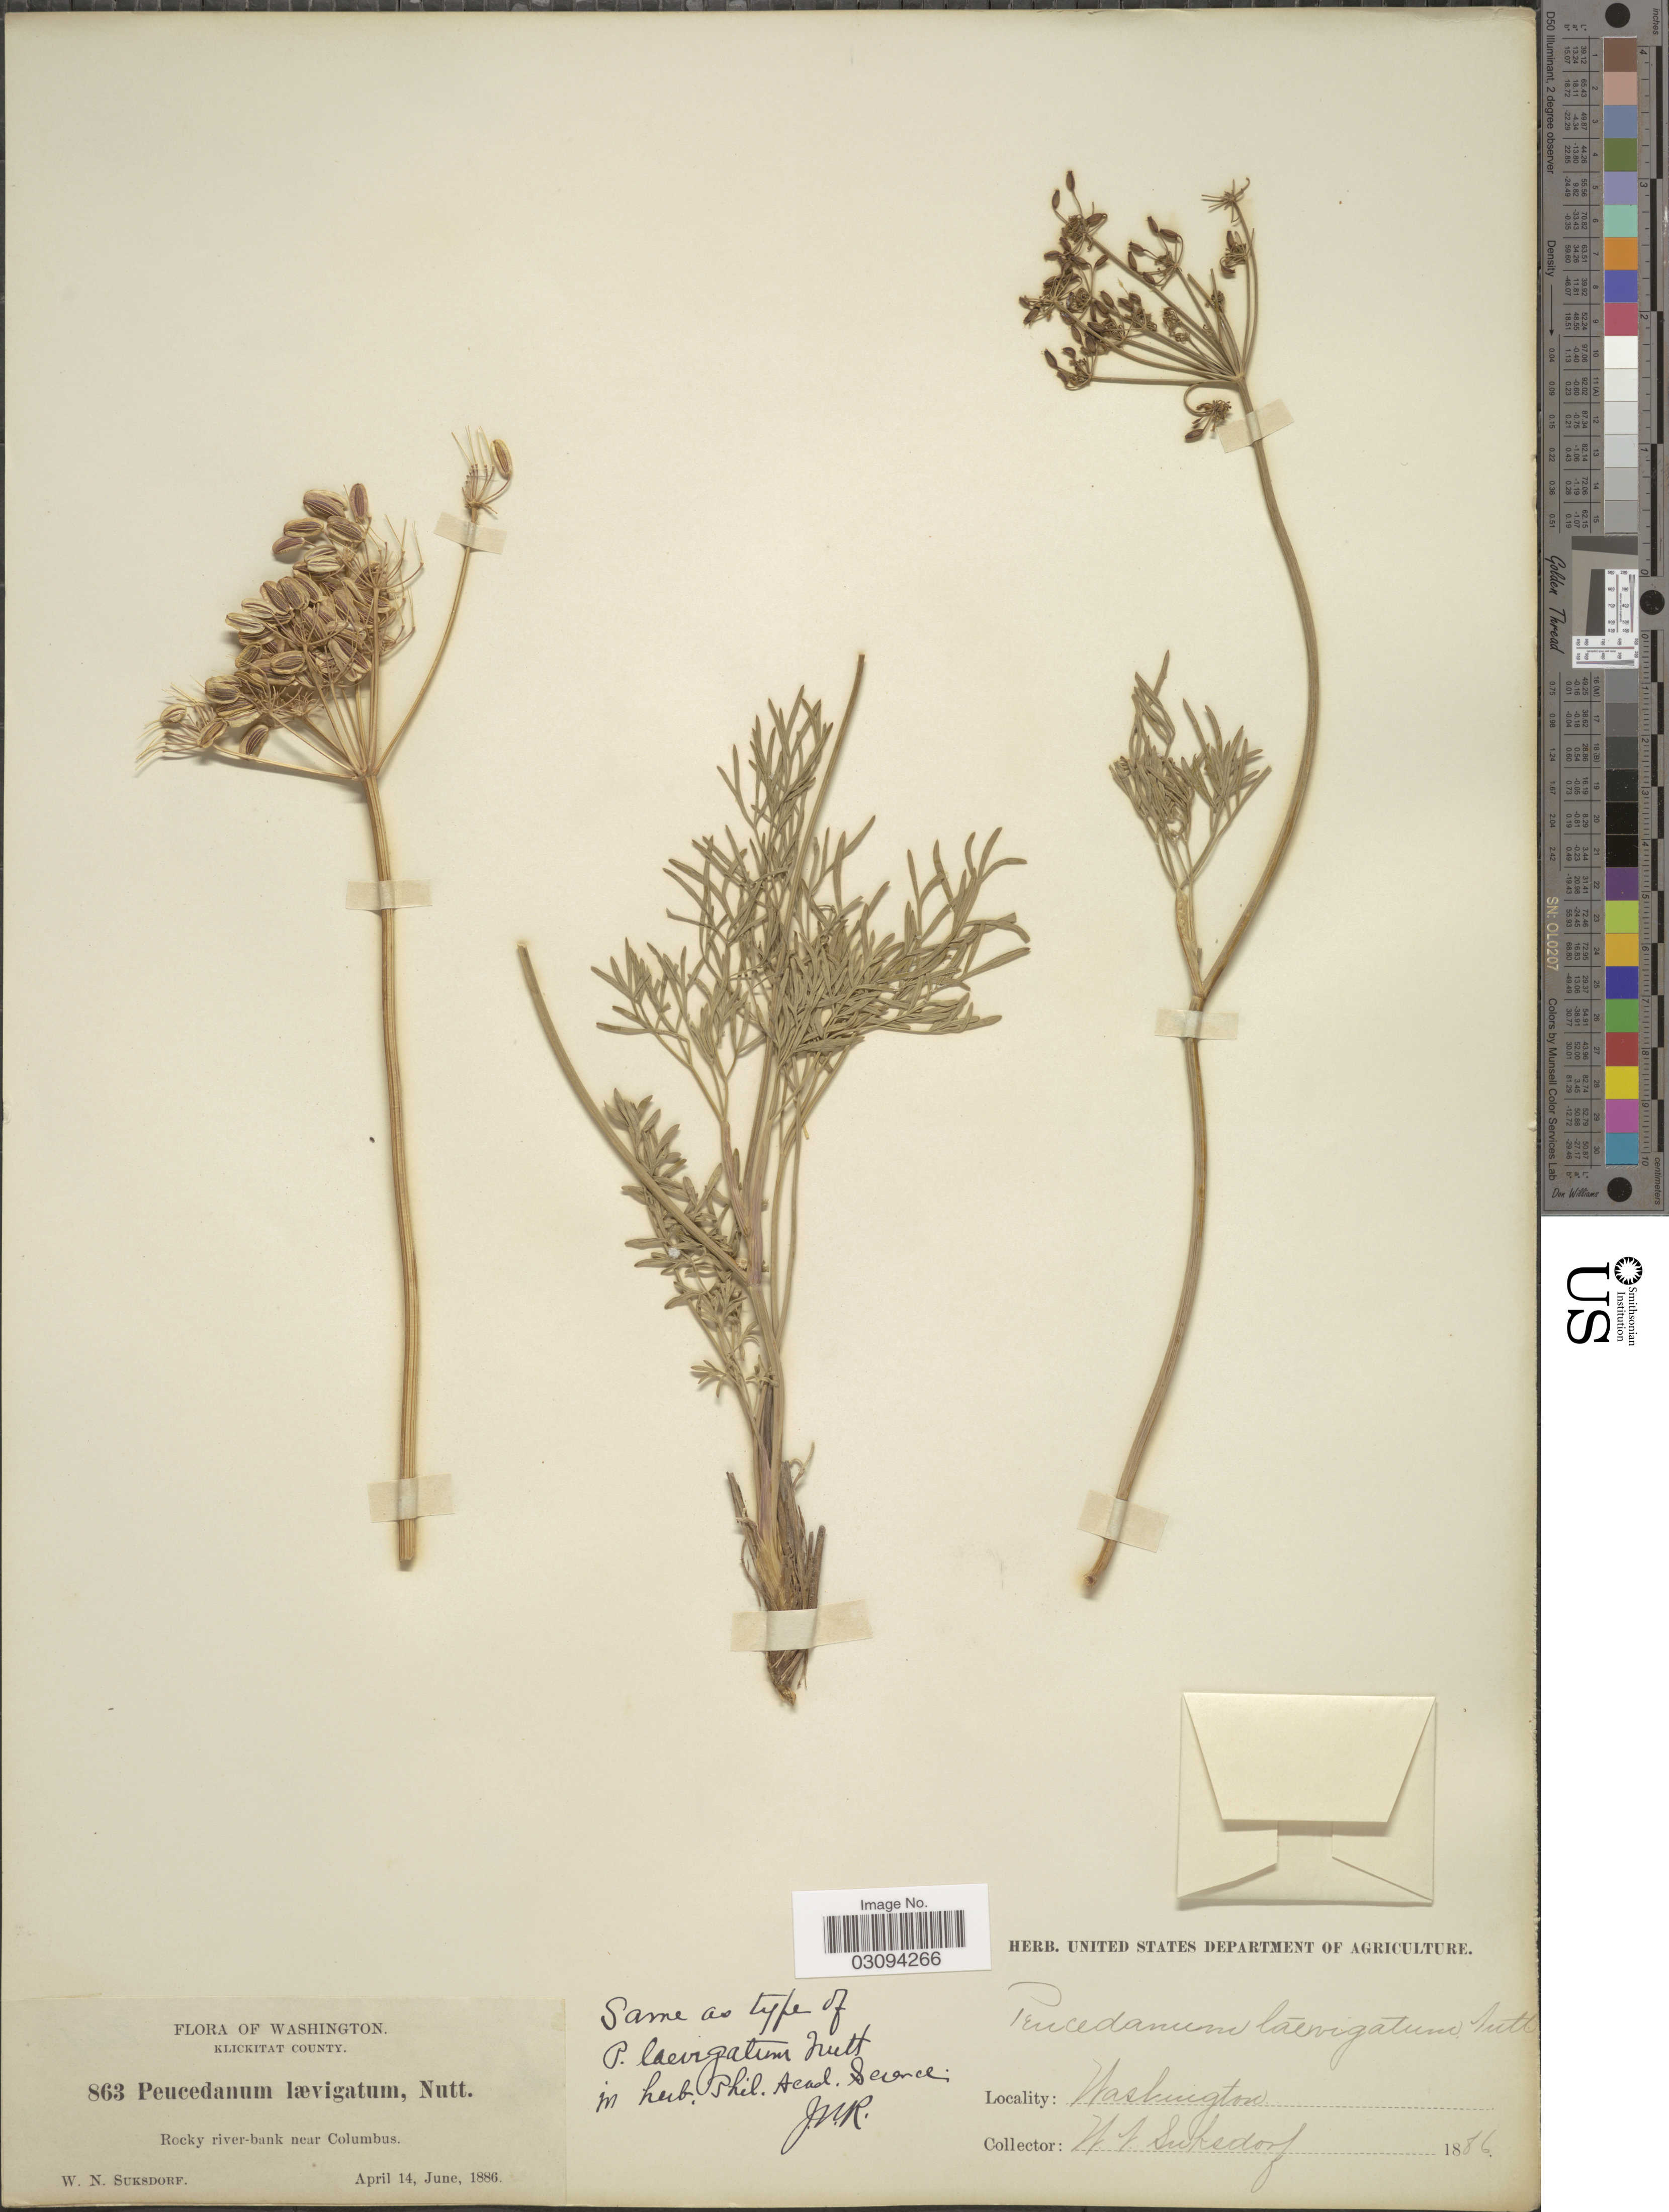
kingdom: Plantae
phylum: Tracheophyta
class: Magnoliopsida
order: Apiales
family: Apiaceae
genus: Lomatium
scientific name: Lomatium laevigatum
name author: (Nutt.) J.M. Coult. & Rose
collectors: W. N. Suksdorf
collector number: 863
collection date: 1886-04-14/1886-06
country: United States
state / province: Washington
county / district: Klickitat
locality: Klickitat County. Near Columbus.